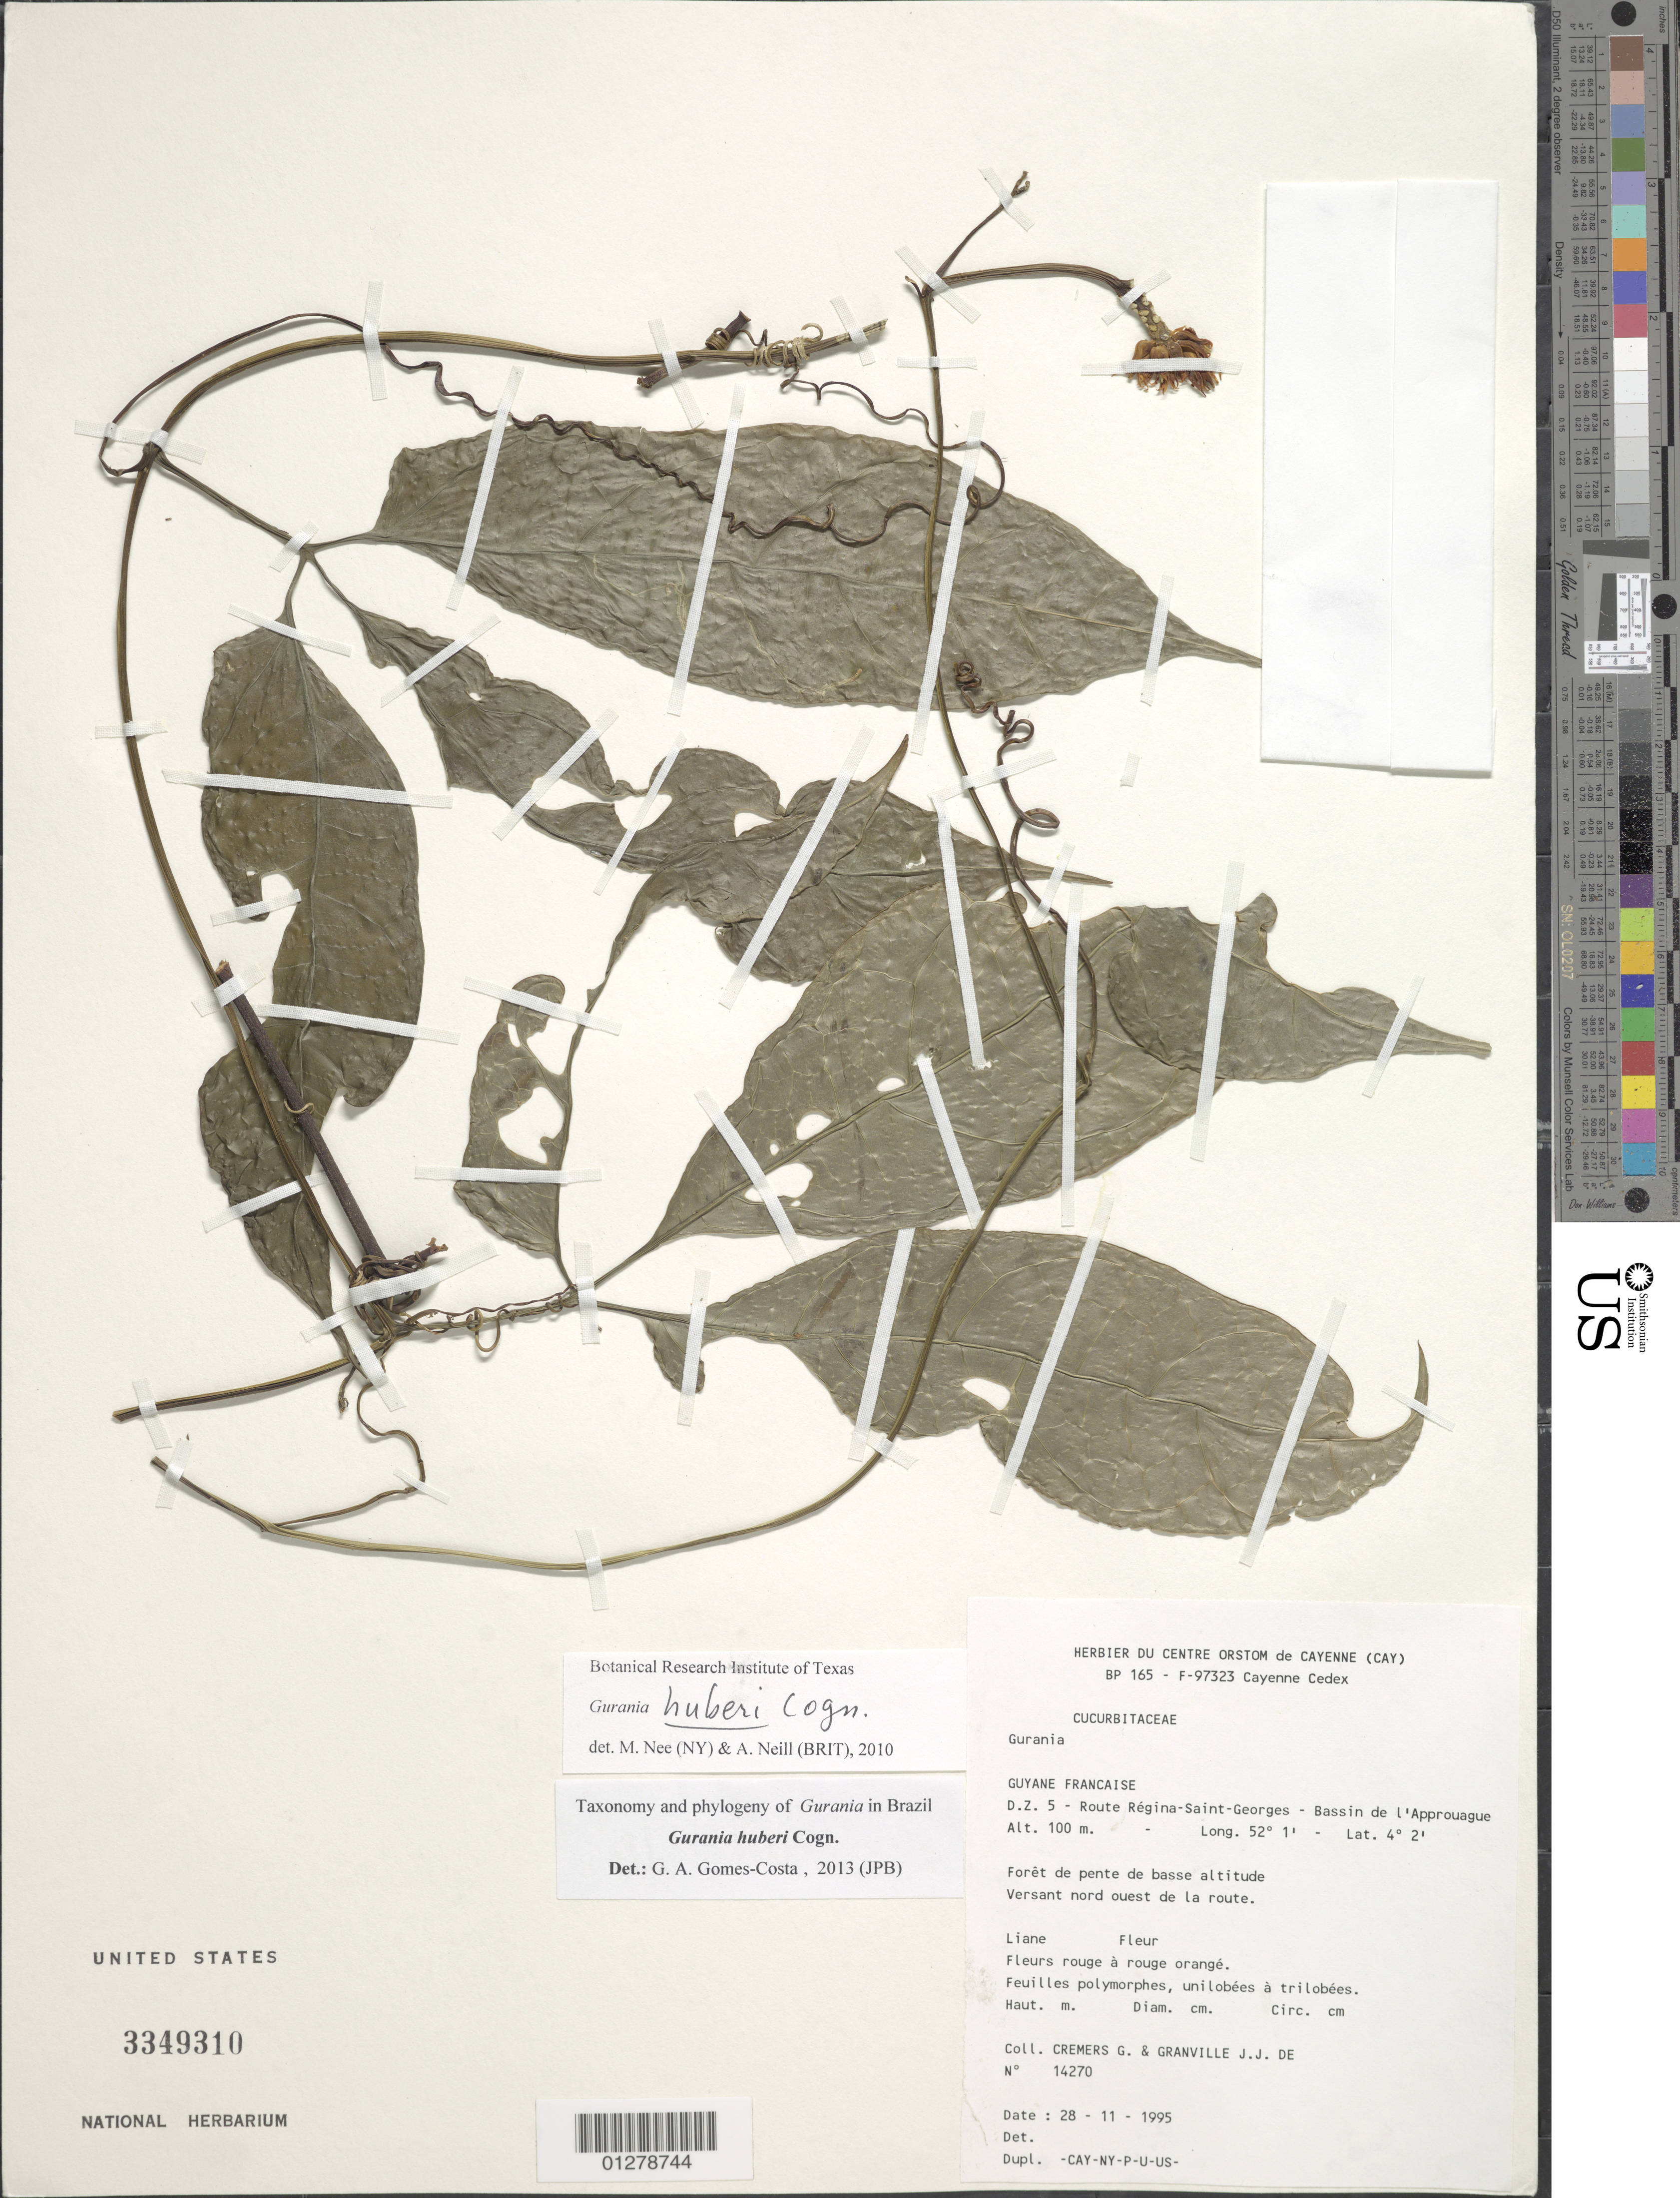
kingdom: Plantae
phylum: Tracheophyta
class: Magnoliopsida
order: Cucurbitales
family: Cucurbitaceae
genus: Gurania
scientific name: Gurania huberi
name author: Cogn.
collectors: G. Cremers & J.-J. de Granville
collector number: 14270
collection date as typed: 28 Nov 1995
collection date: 1995-11-28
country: French Guiana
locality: D.Z. 5, Route Regina Saint Georges, Bassin de l'Approuague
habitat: foret de pente de basse altitude, versant nord ouest de la route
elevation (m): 100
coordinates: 4 2 N, 52 1 W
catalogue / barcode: US 3349310